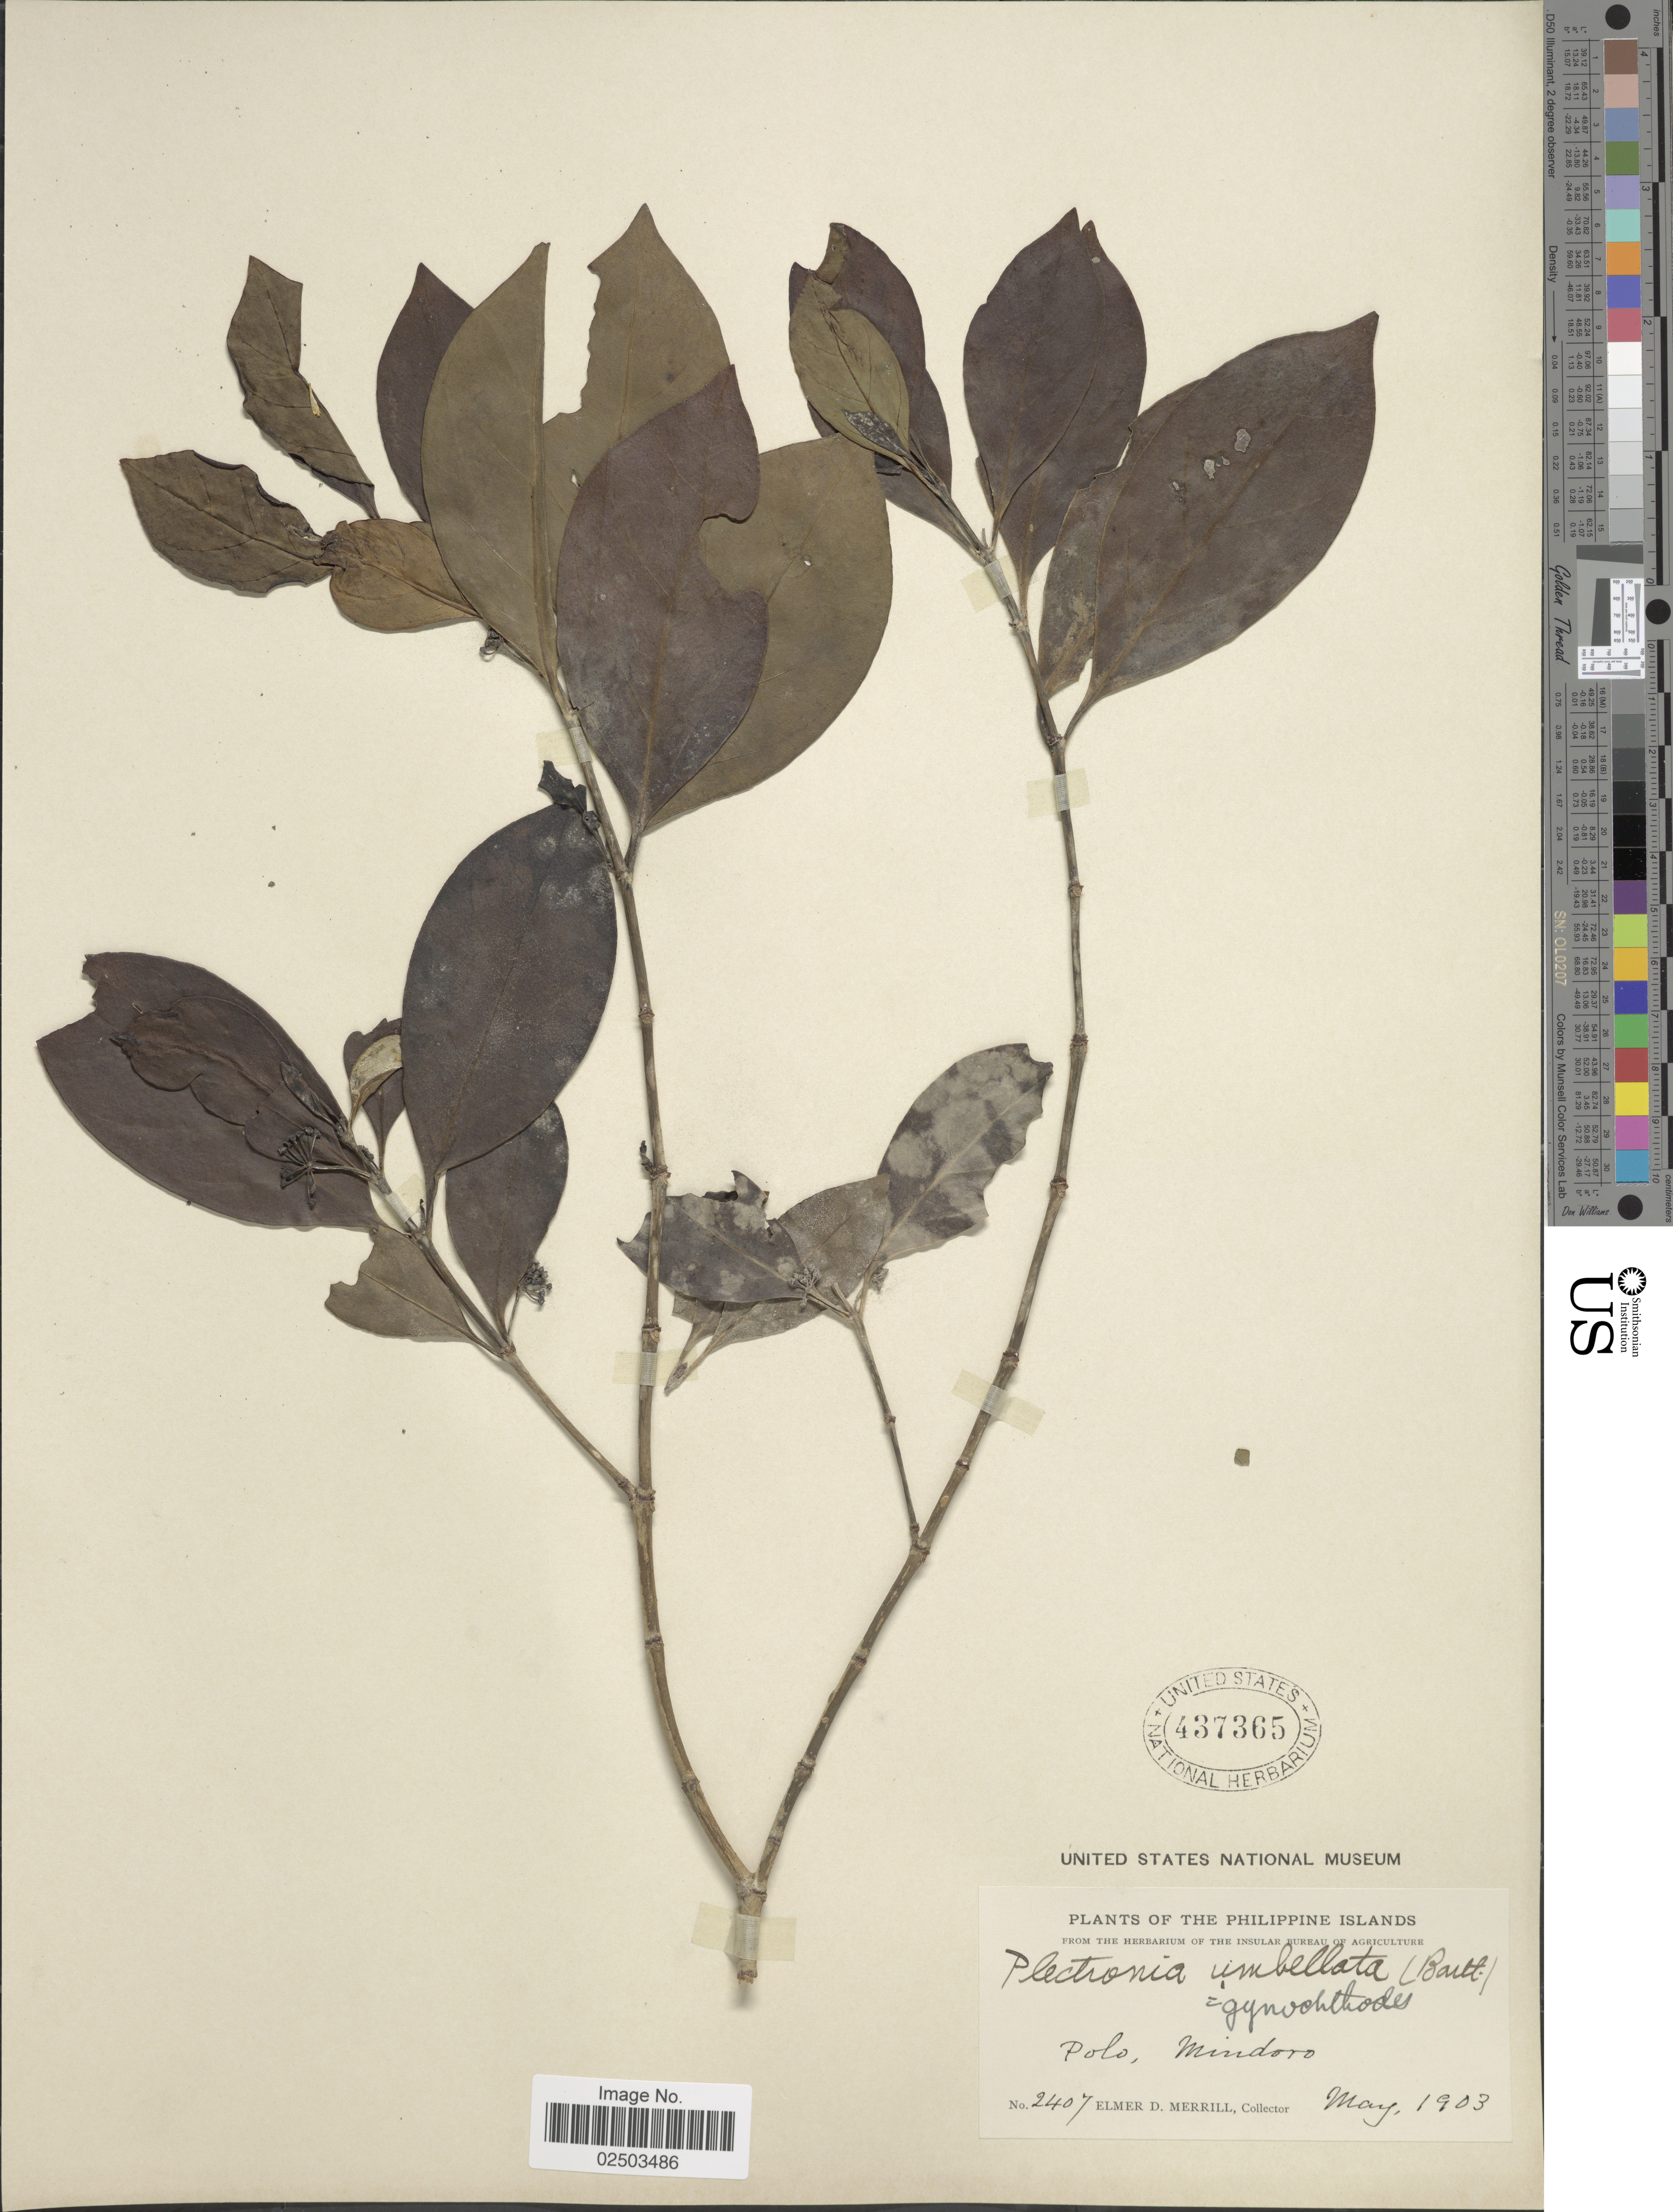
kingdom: Plantae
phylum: Tracheophyta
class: Magnoliopsida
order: Gentianales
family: Rubiaceae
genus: Canthium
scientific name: Canthium gynochthodes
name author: Baill.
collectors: E. D. Merrill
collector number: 2407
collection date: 1903-01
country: Philippines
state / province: Mimaropa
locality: Philippine Islands, Polo, Mindoro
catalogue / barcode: US 437365